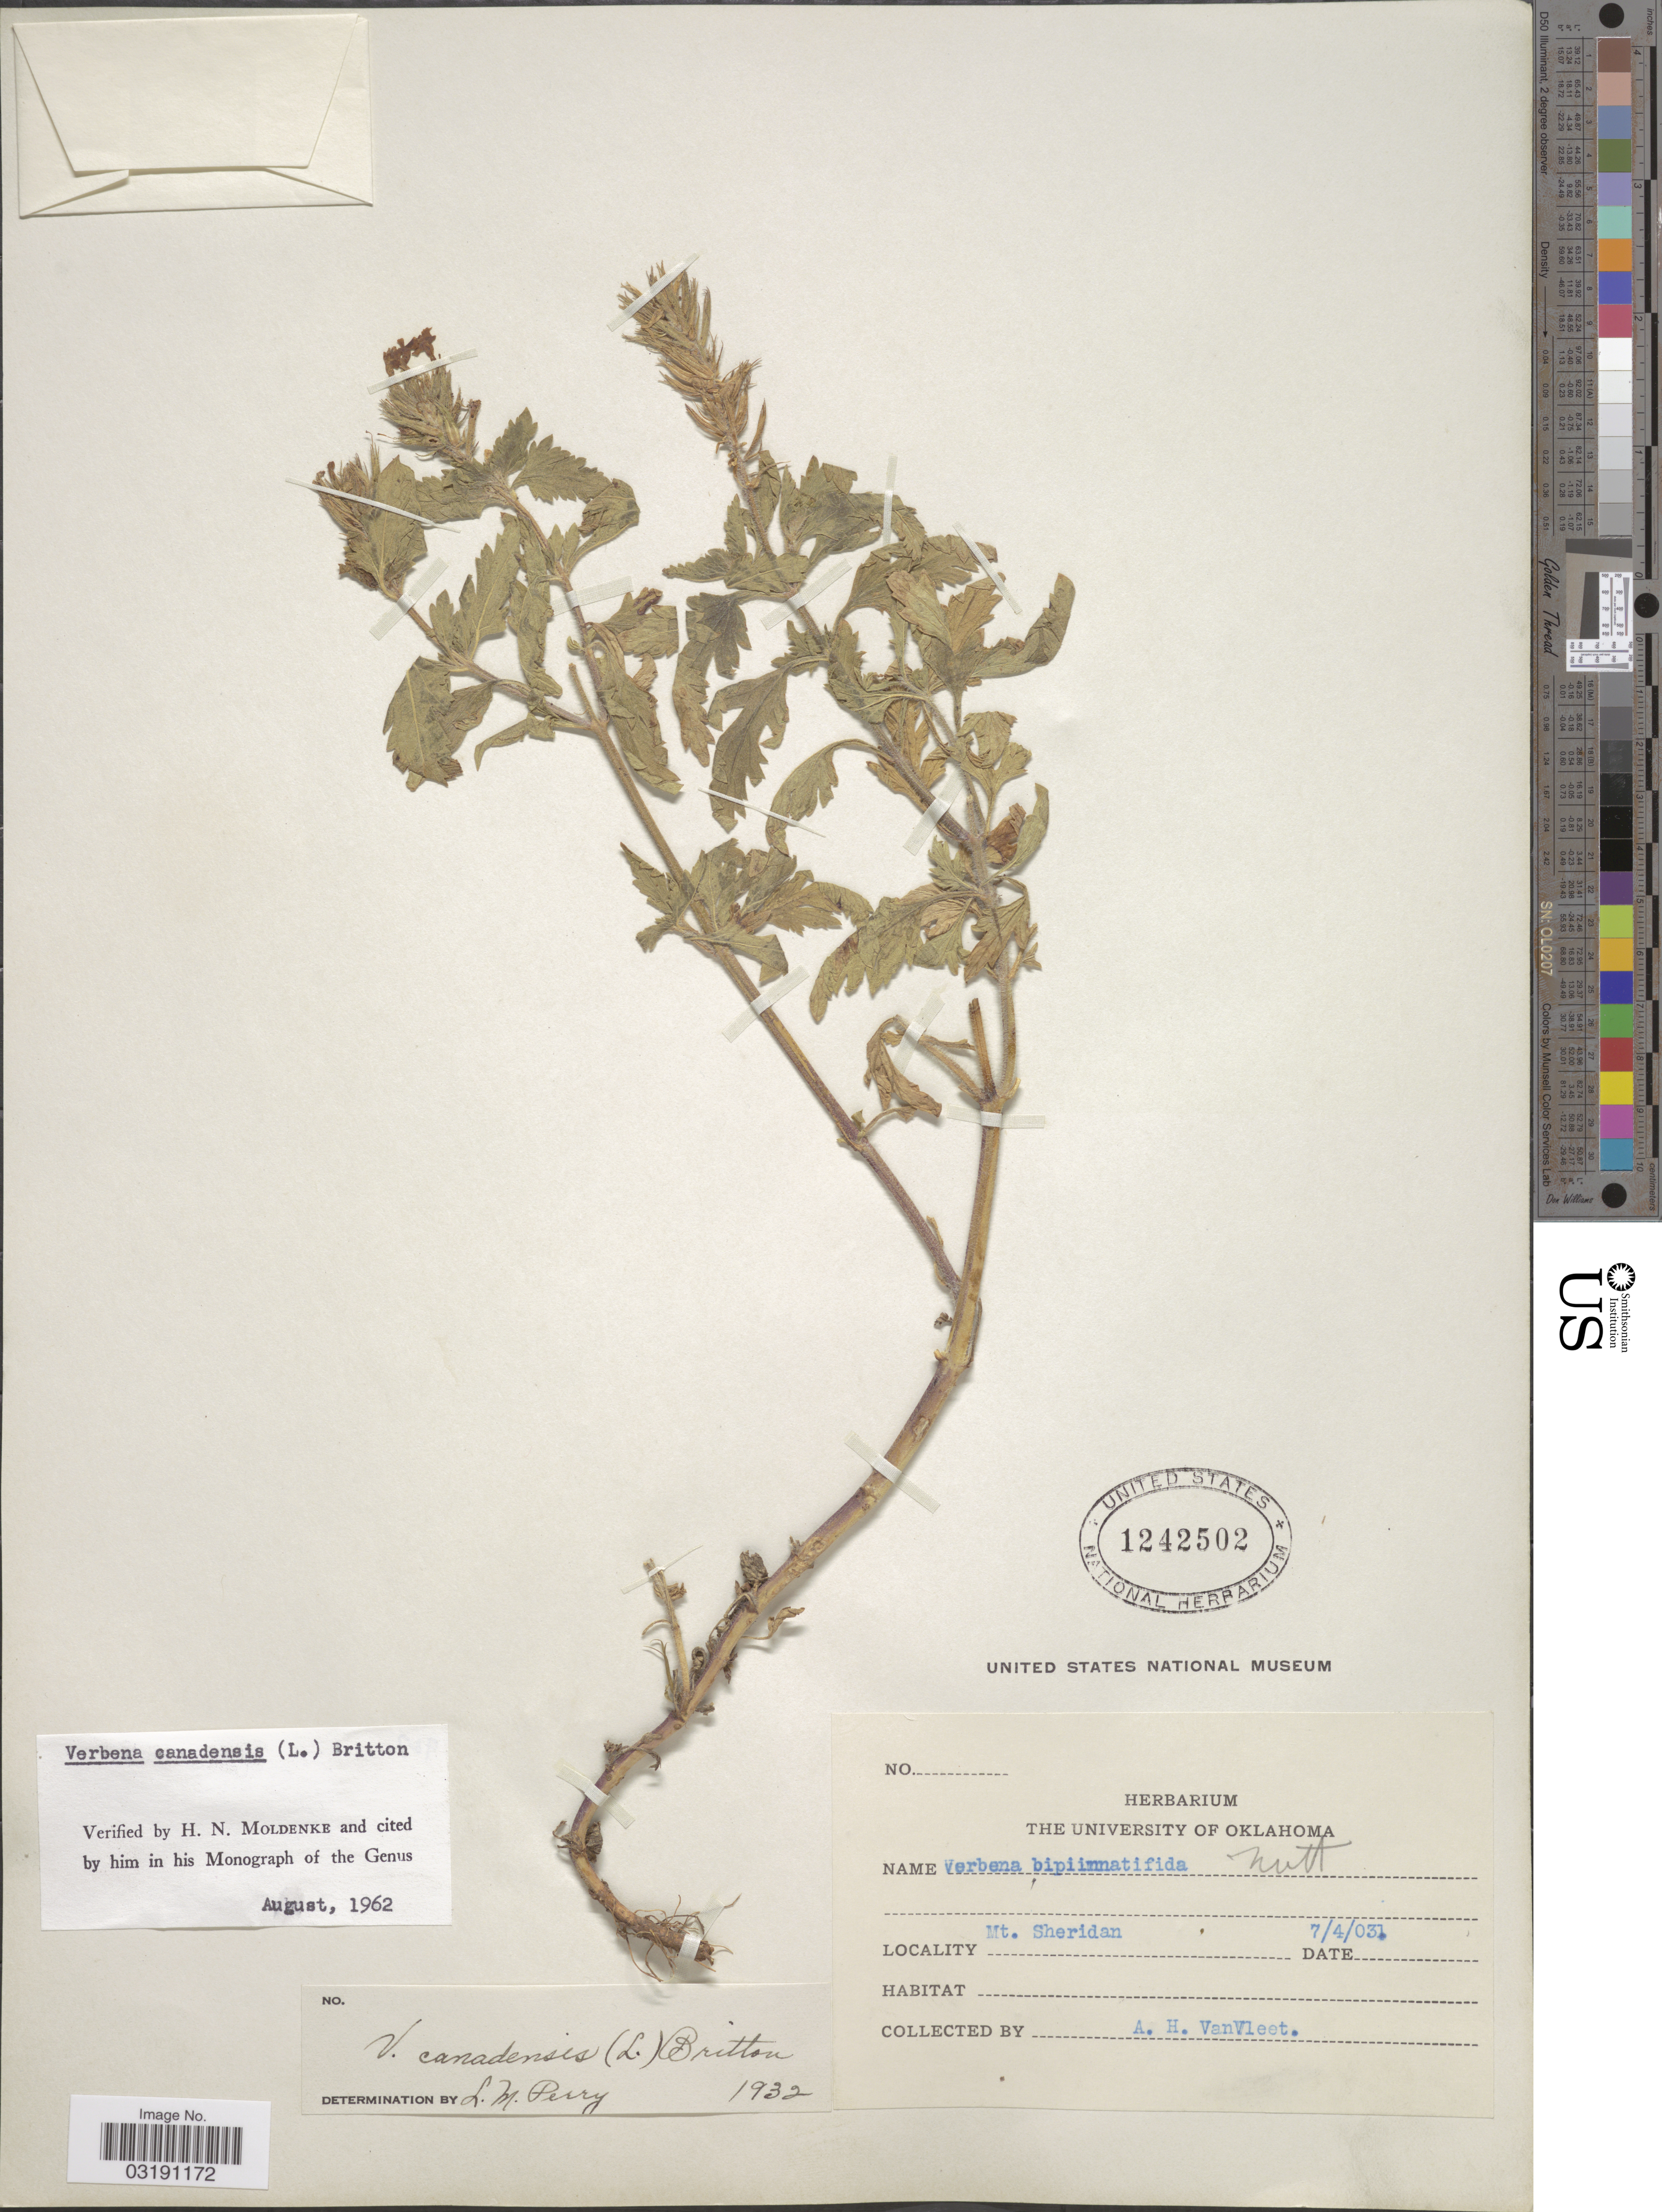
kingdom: Plantae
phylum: Tracheophyta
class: Magnoliopsida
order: Lamiales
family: Verbenaceae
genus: Verbena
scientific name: Verbena canadensis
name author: (L.) Britton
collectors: A. H. Van Vleet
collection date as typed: Transcribed d/m/y: 4/7/31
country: United States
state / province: Oklahoma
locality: Mt. Sheridan.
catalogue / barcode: US 1242502